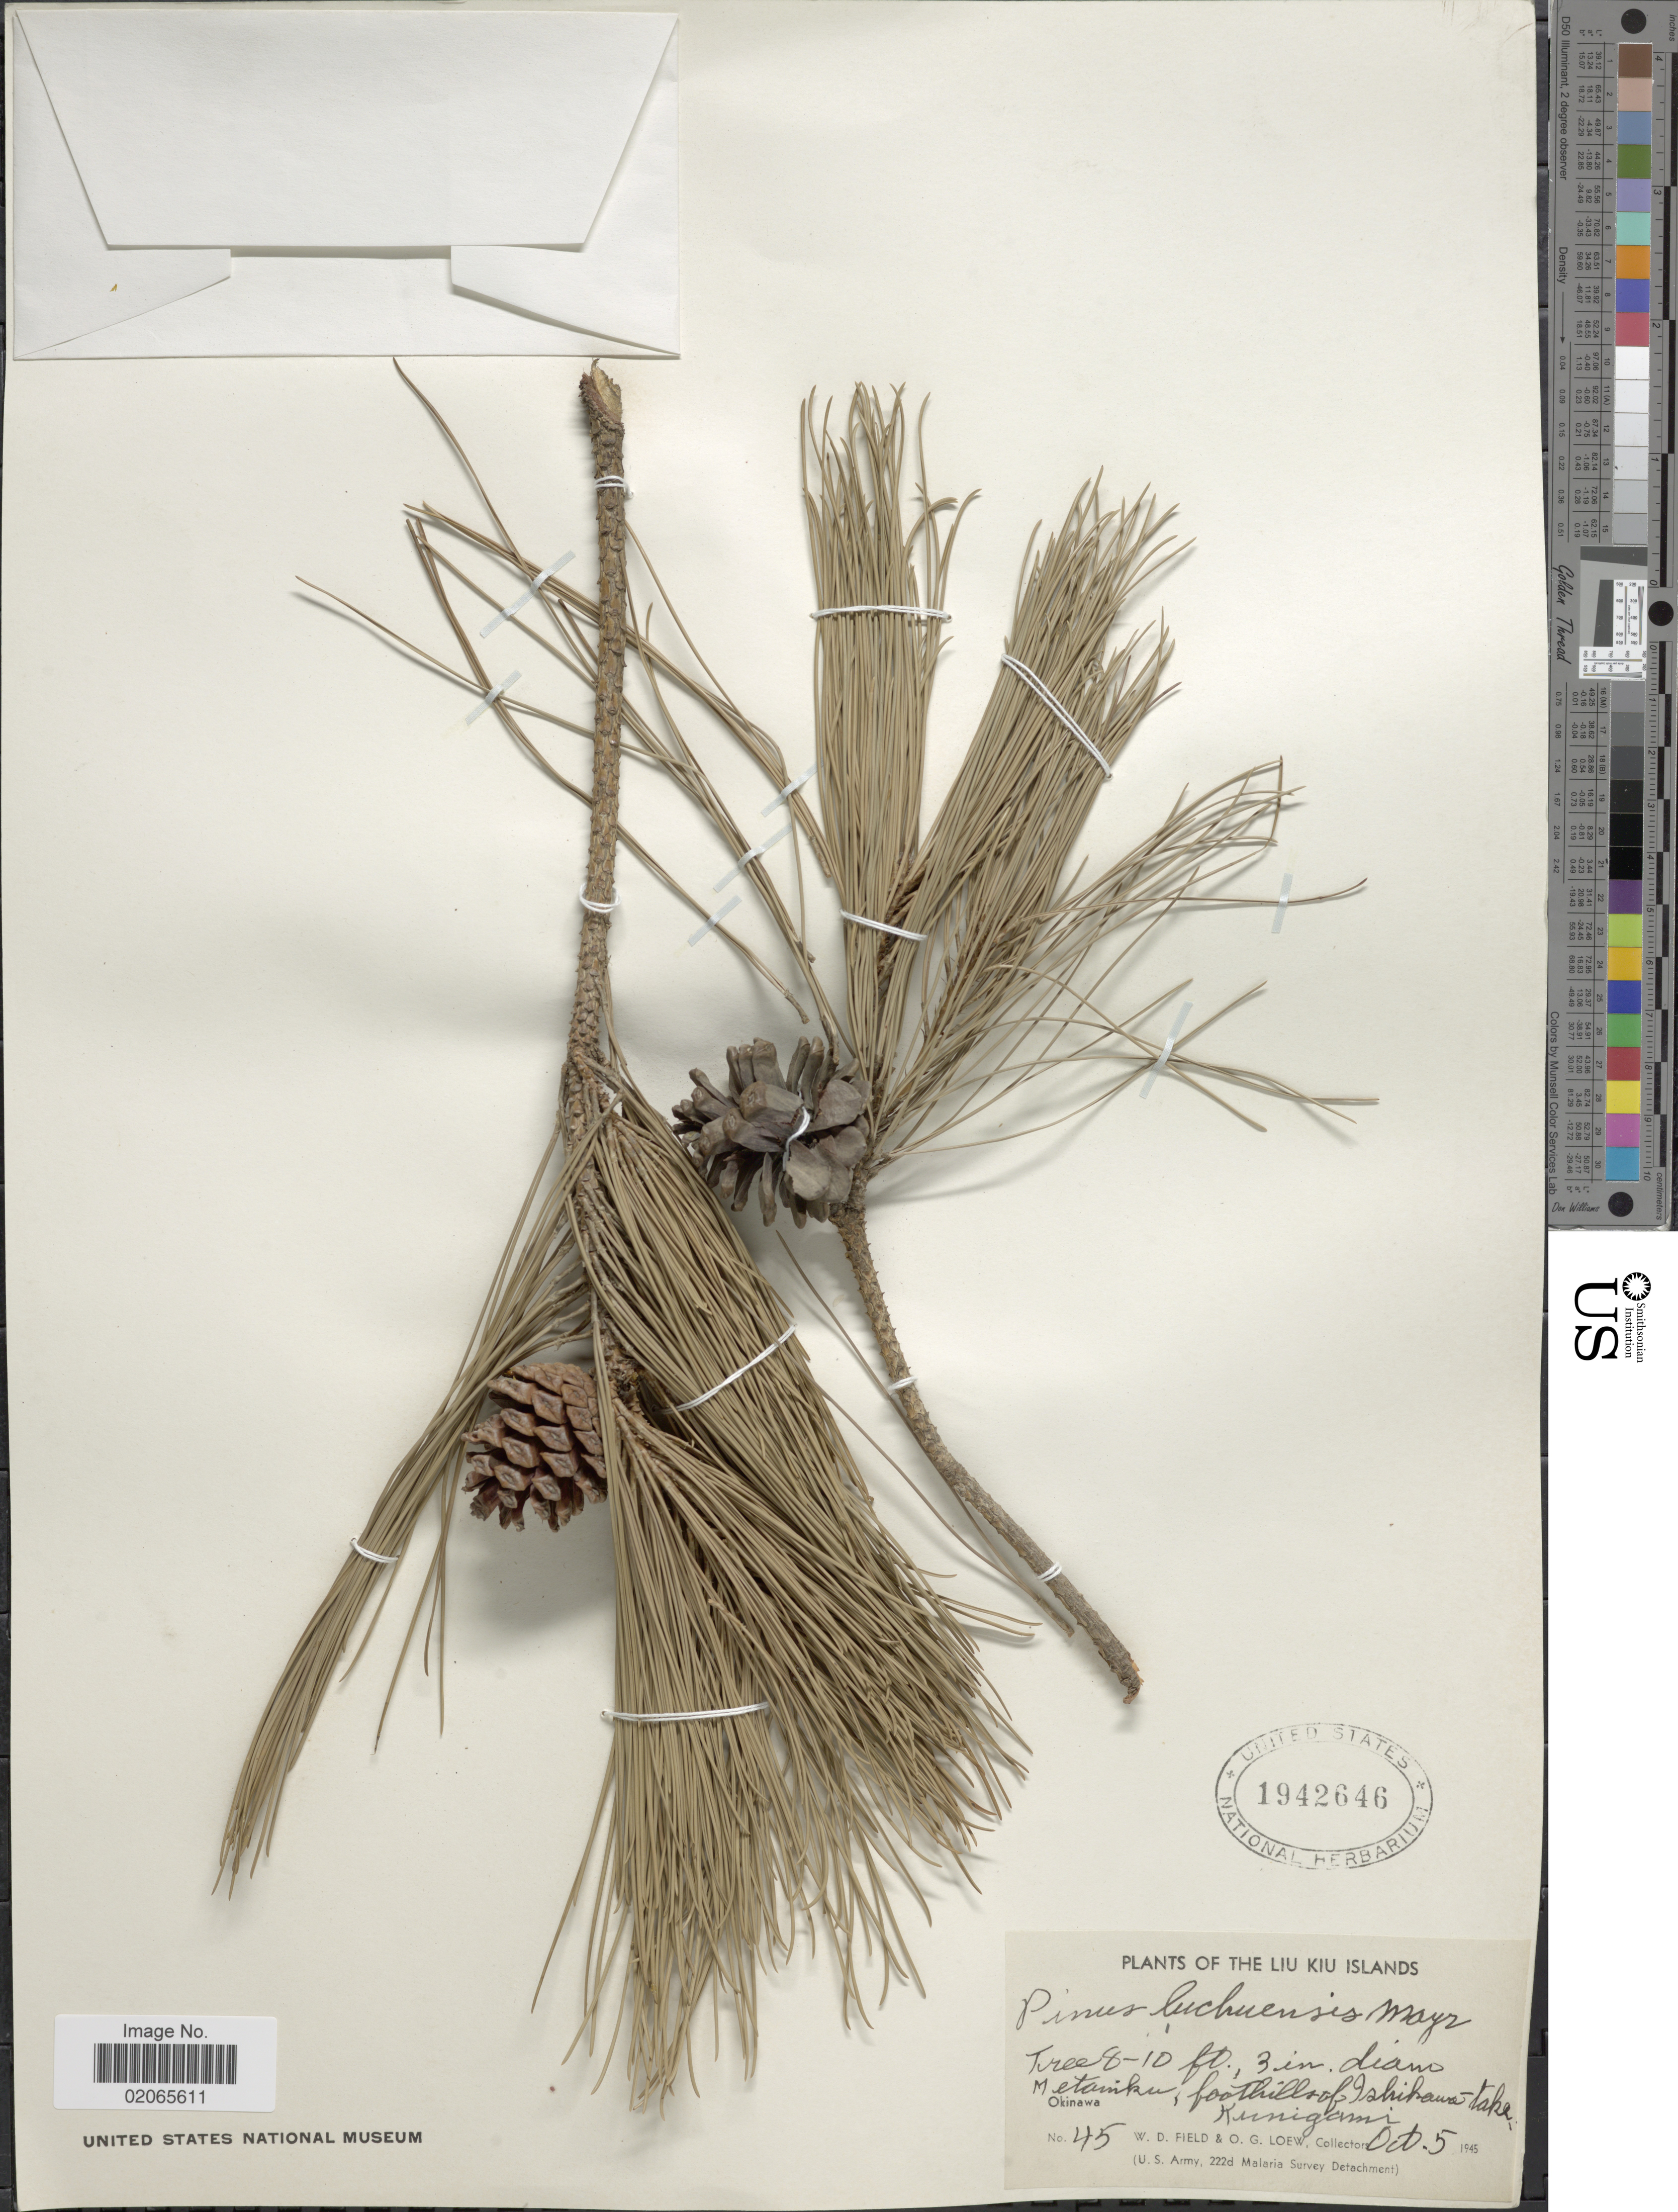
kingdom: Plantae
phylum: Tracheophyta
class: Pinopsida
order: Pinales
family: Pinaceae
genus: Pinus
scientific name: Pinus luchuensis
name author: Mayr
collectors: W. D. Field & O. G. Loew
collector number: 45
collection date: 1945-10-05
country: Japan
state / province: Okinawa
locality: Metamiku, foothills of Ishihawa take Kunigama, Liu Kiu Islands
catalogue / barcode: US 1942646